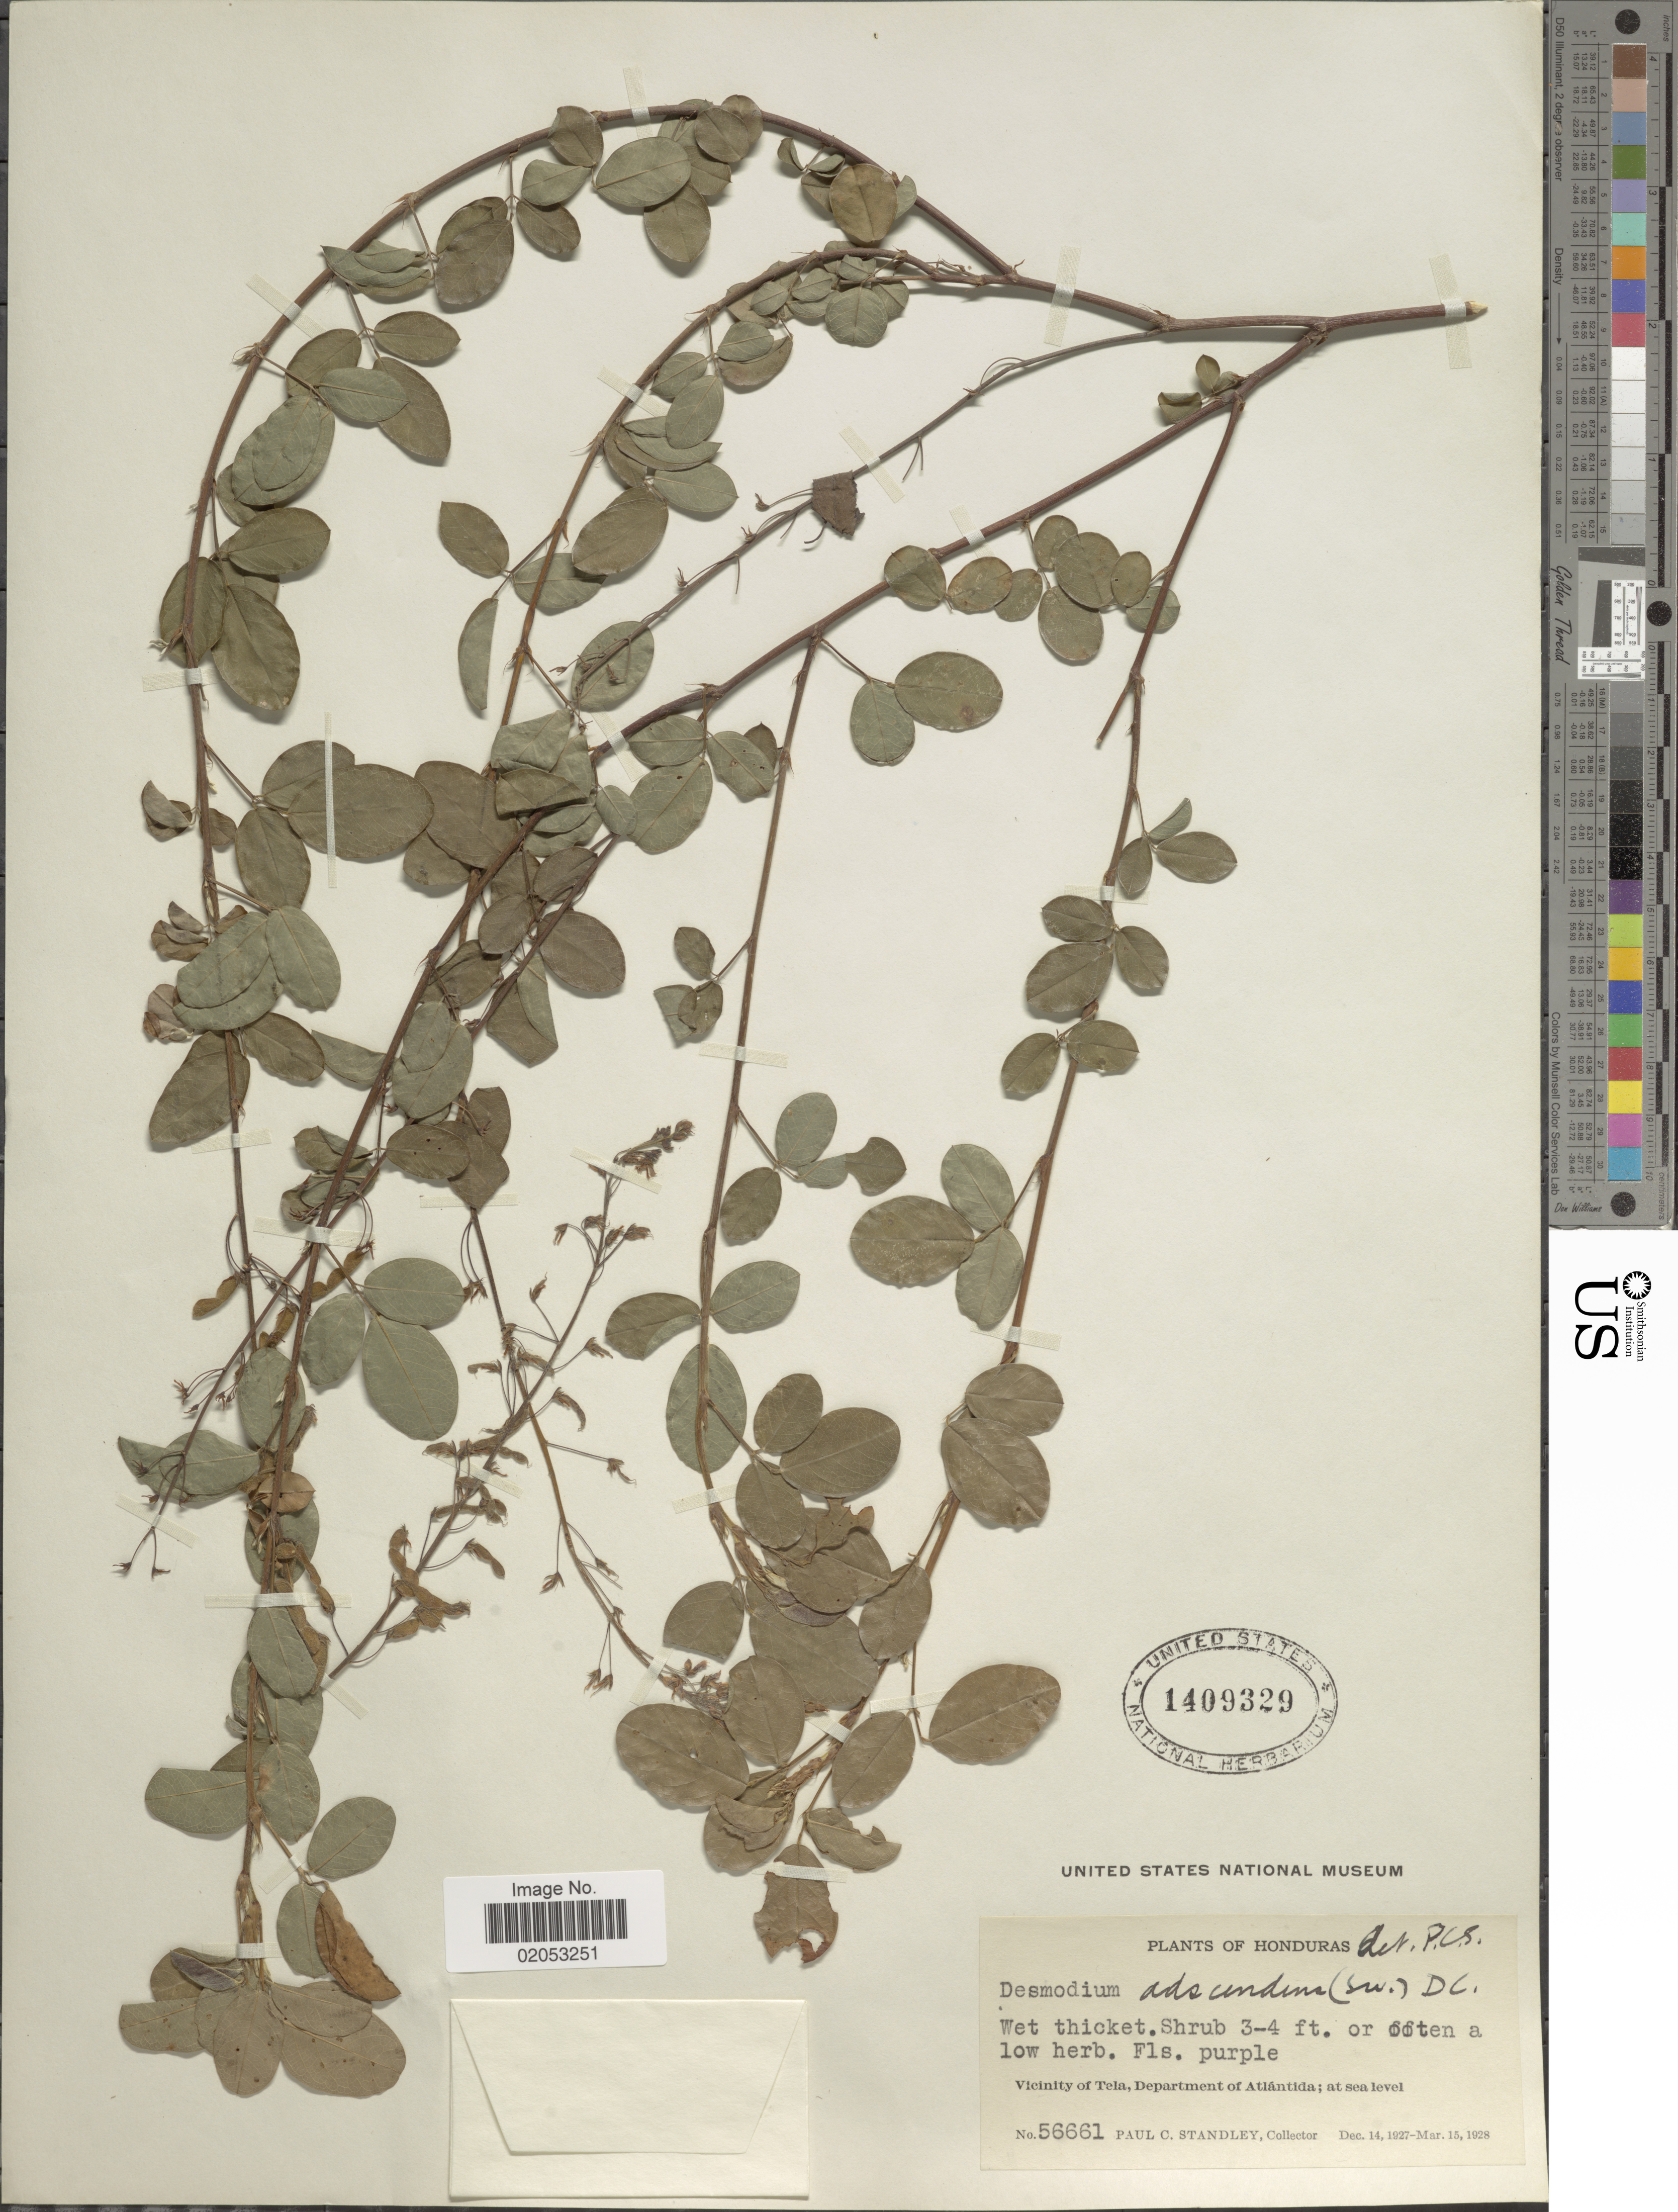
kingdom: Plantae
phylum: Tracheophyta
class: Magnoliopsida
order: Fabales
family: Fabaceae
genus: Grona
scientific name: Grona adscendens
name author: (Sw.) H. Ohashi & K. Ohashi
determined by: Strong, Mark T., (BOT), Smithsonian Institution - National Museum of Natural History (UNITED STATES)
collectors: P. C. Standley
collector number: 56661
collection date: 1927-12-14/1928-03-15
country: Honduras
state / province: Atlántida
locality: Vicinity of Tela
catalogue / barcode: US 1409329